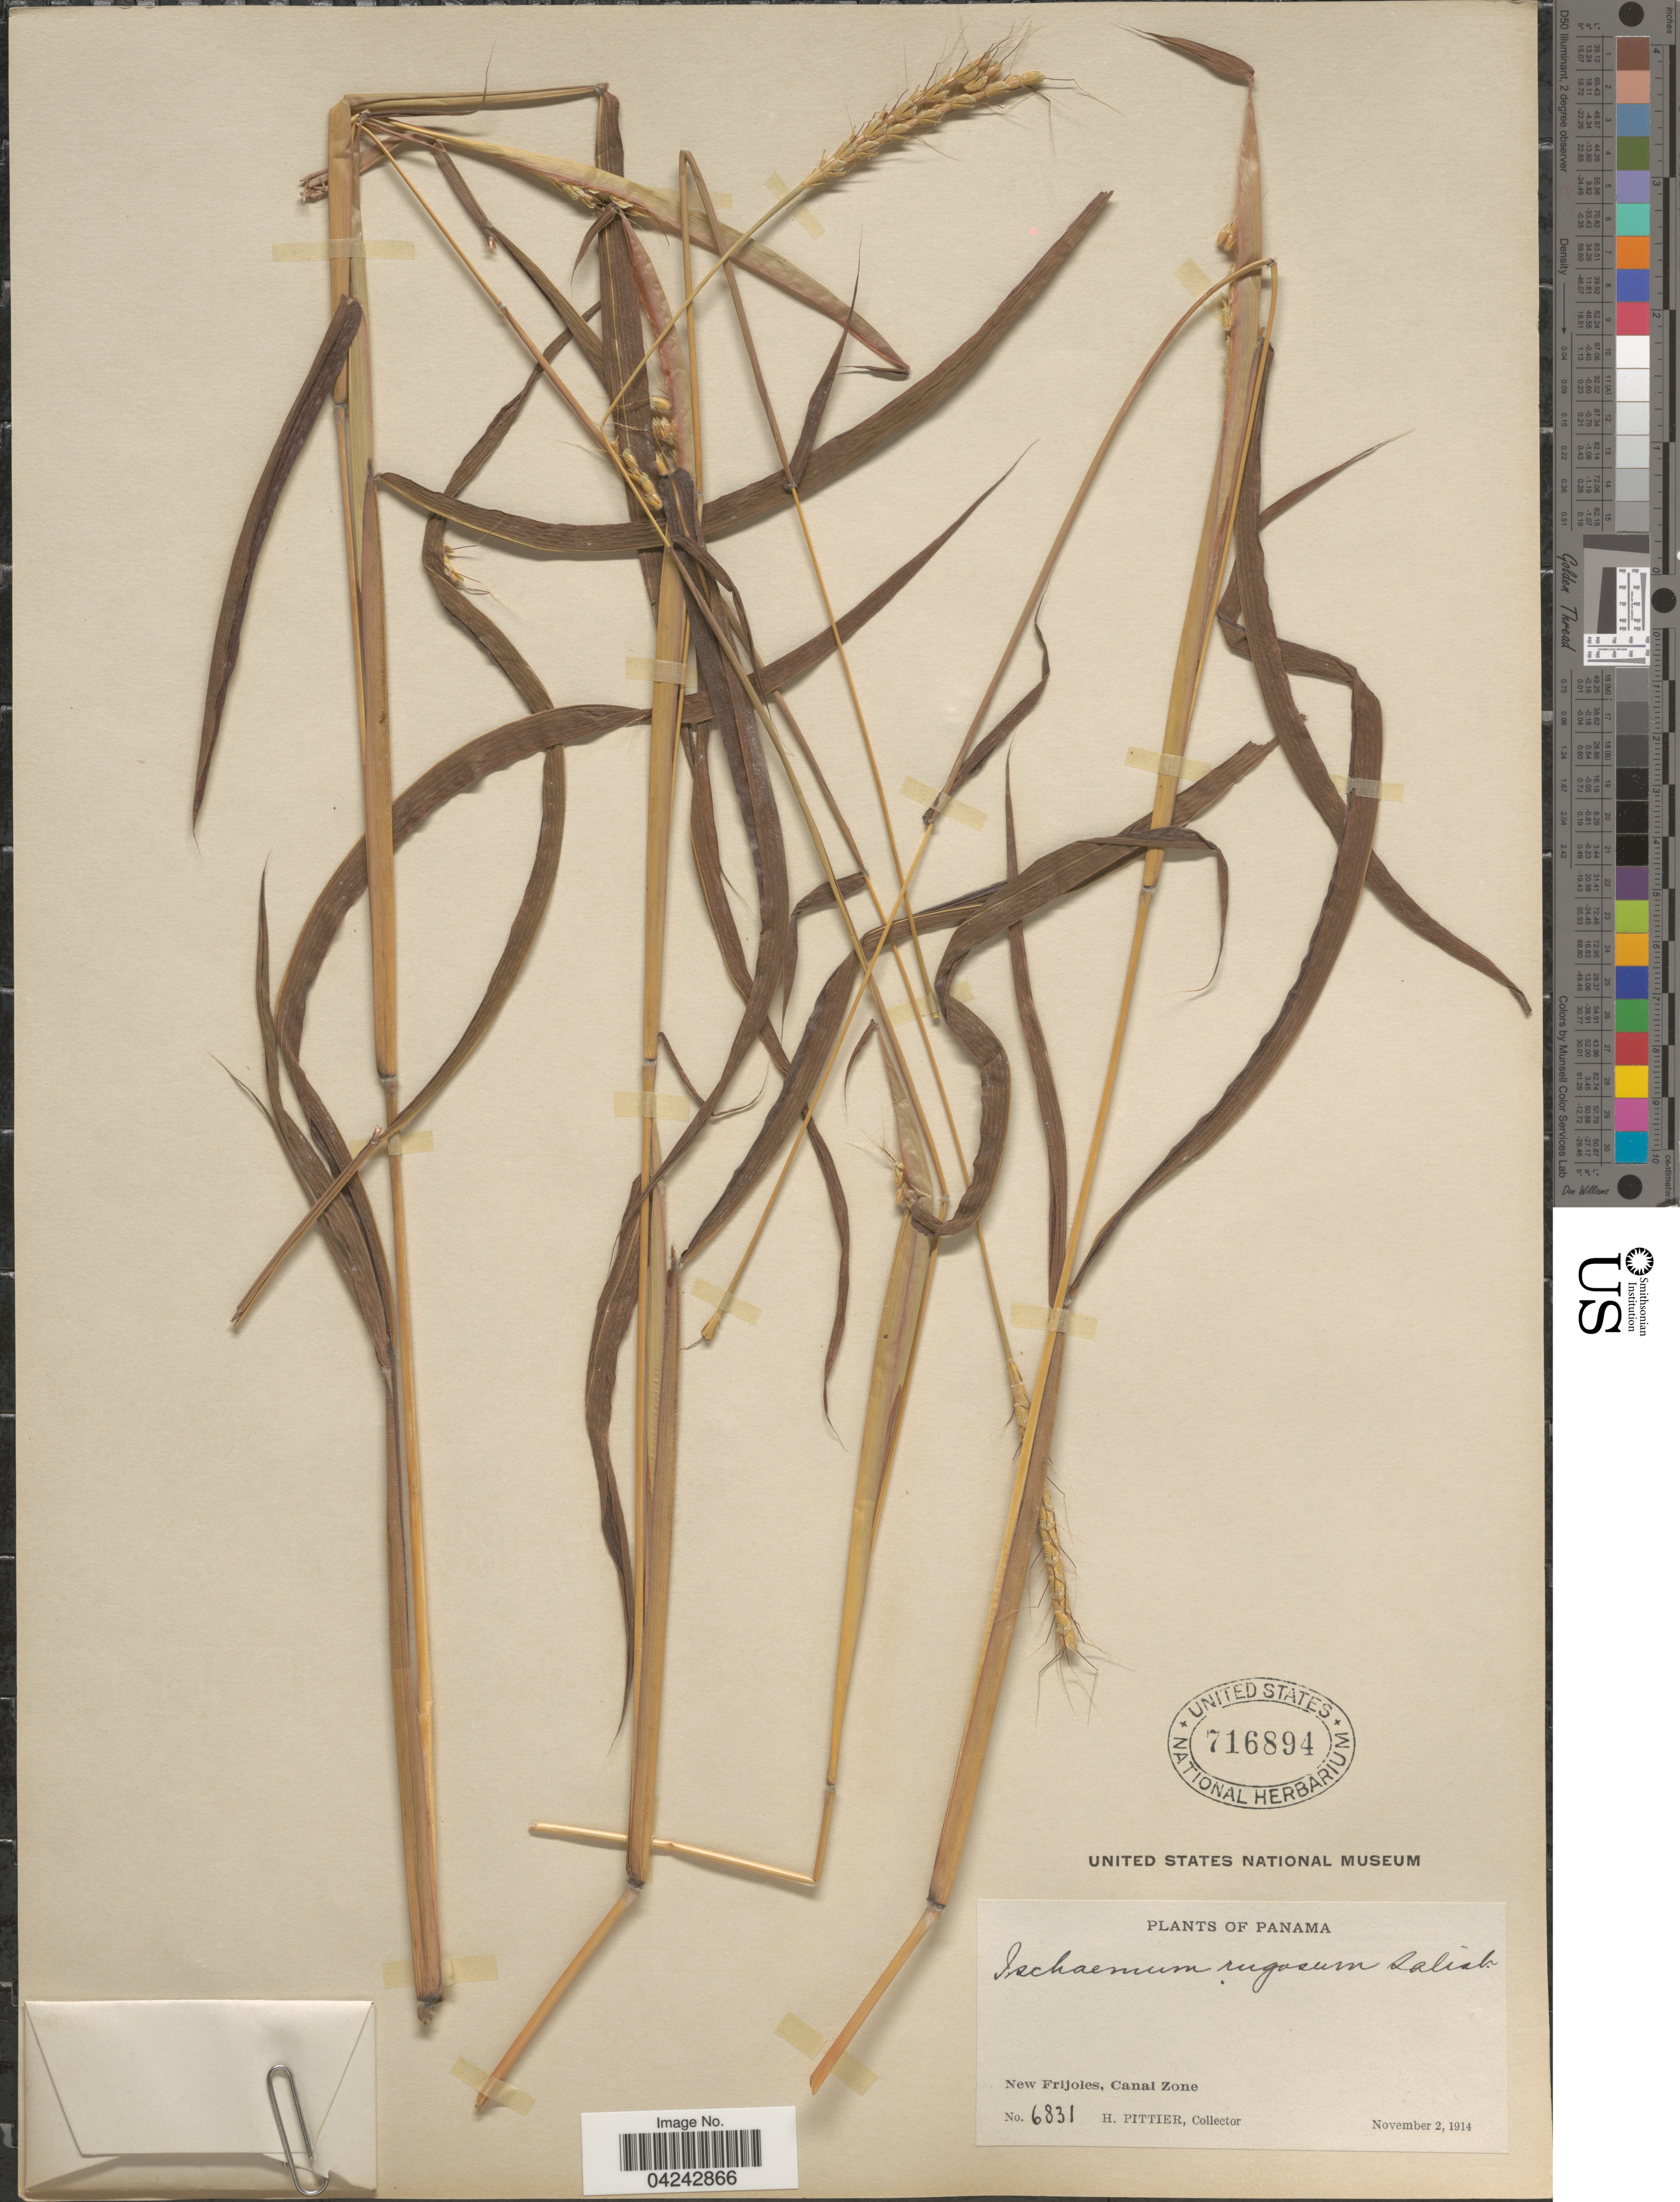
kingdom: Plantae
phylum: Tracheophyta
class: Liliopsida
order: Poales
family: Poaceae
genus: Ischaemum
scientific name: Ischaemum rugosum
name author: Salisb.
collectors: H. F. Pittier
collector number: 6831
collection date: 1914-11-02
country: Panama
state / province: Colón / Panamá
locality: New Frijoles, Canal Zone.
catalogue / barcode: US 716894